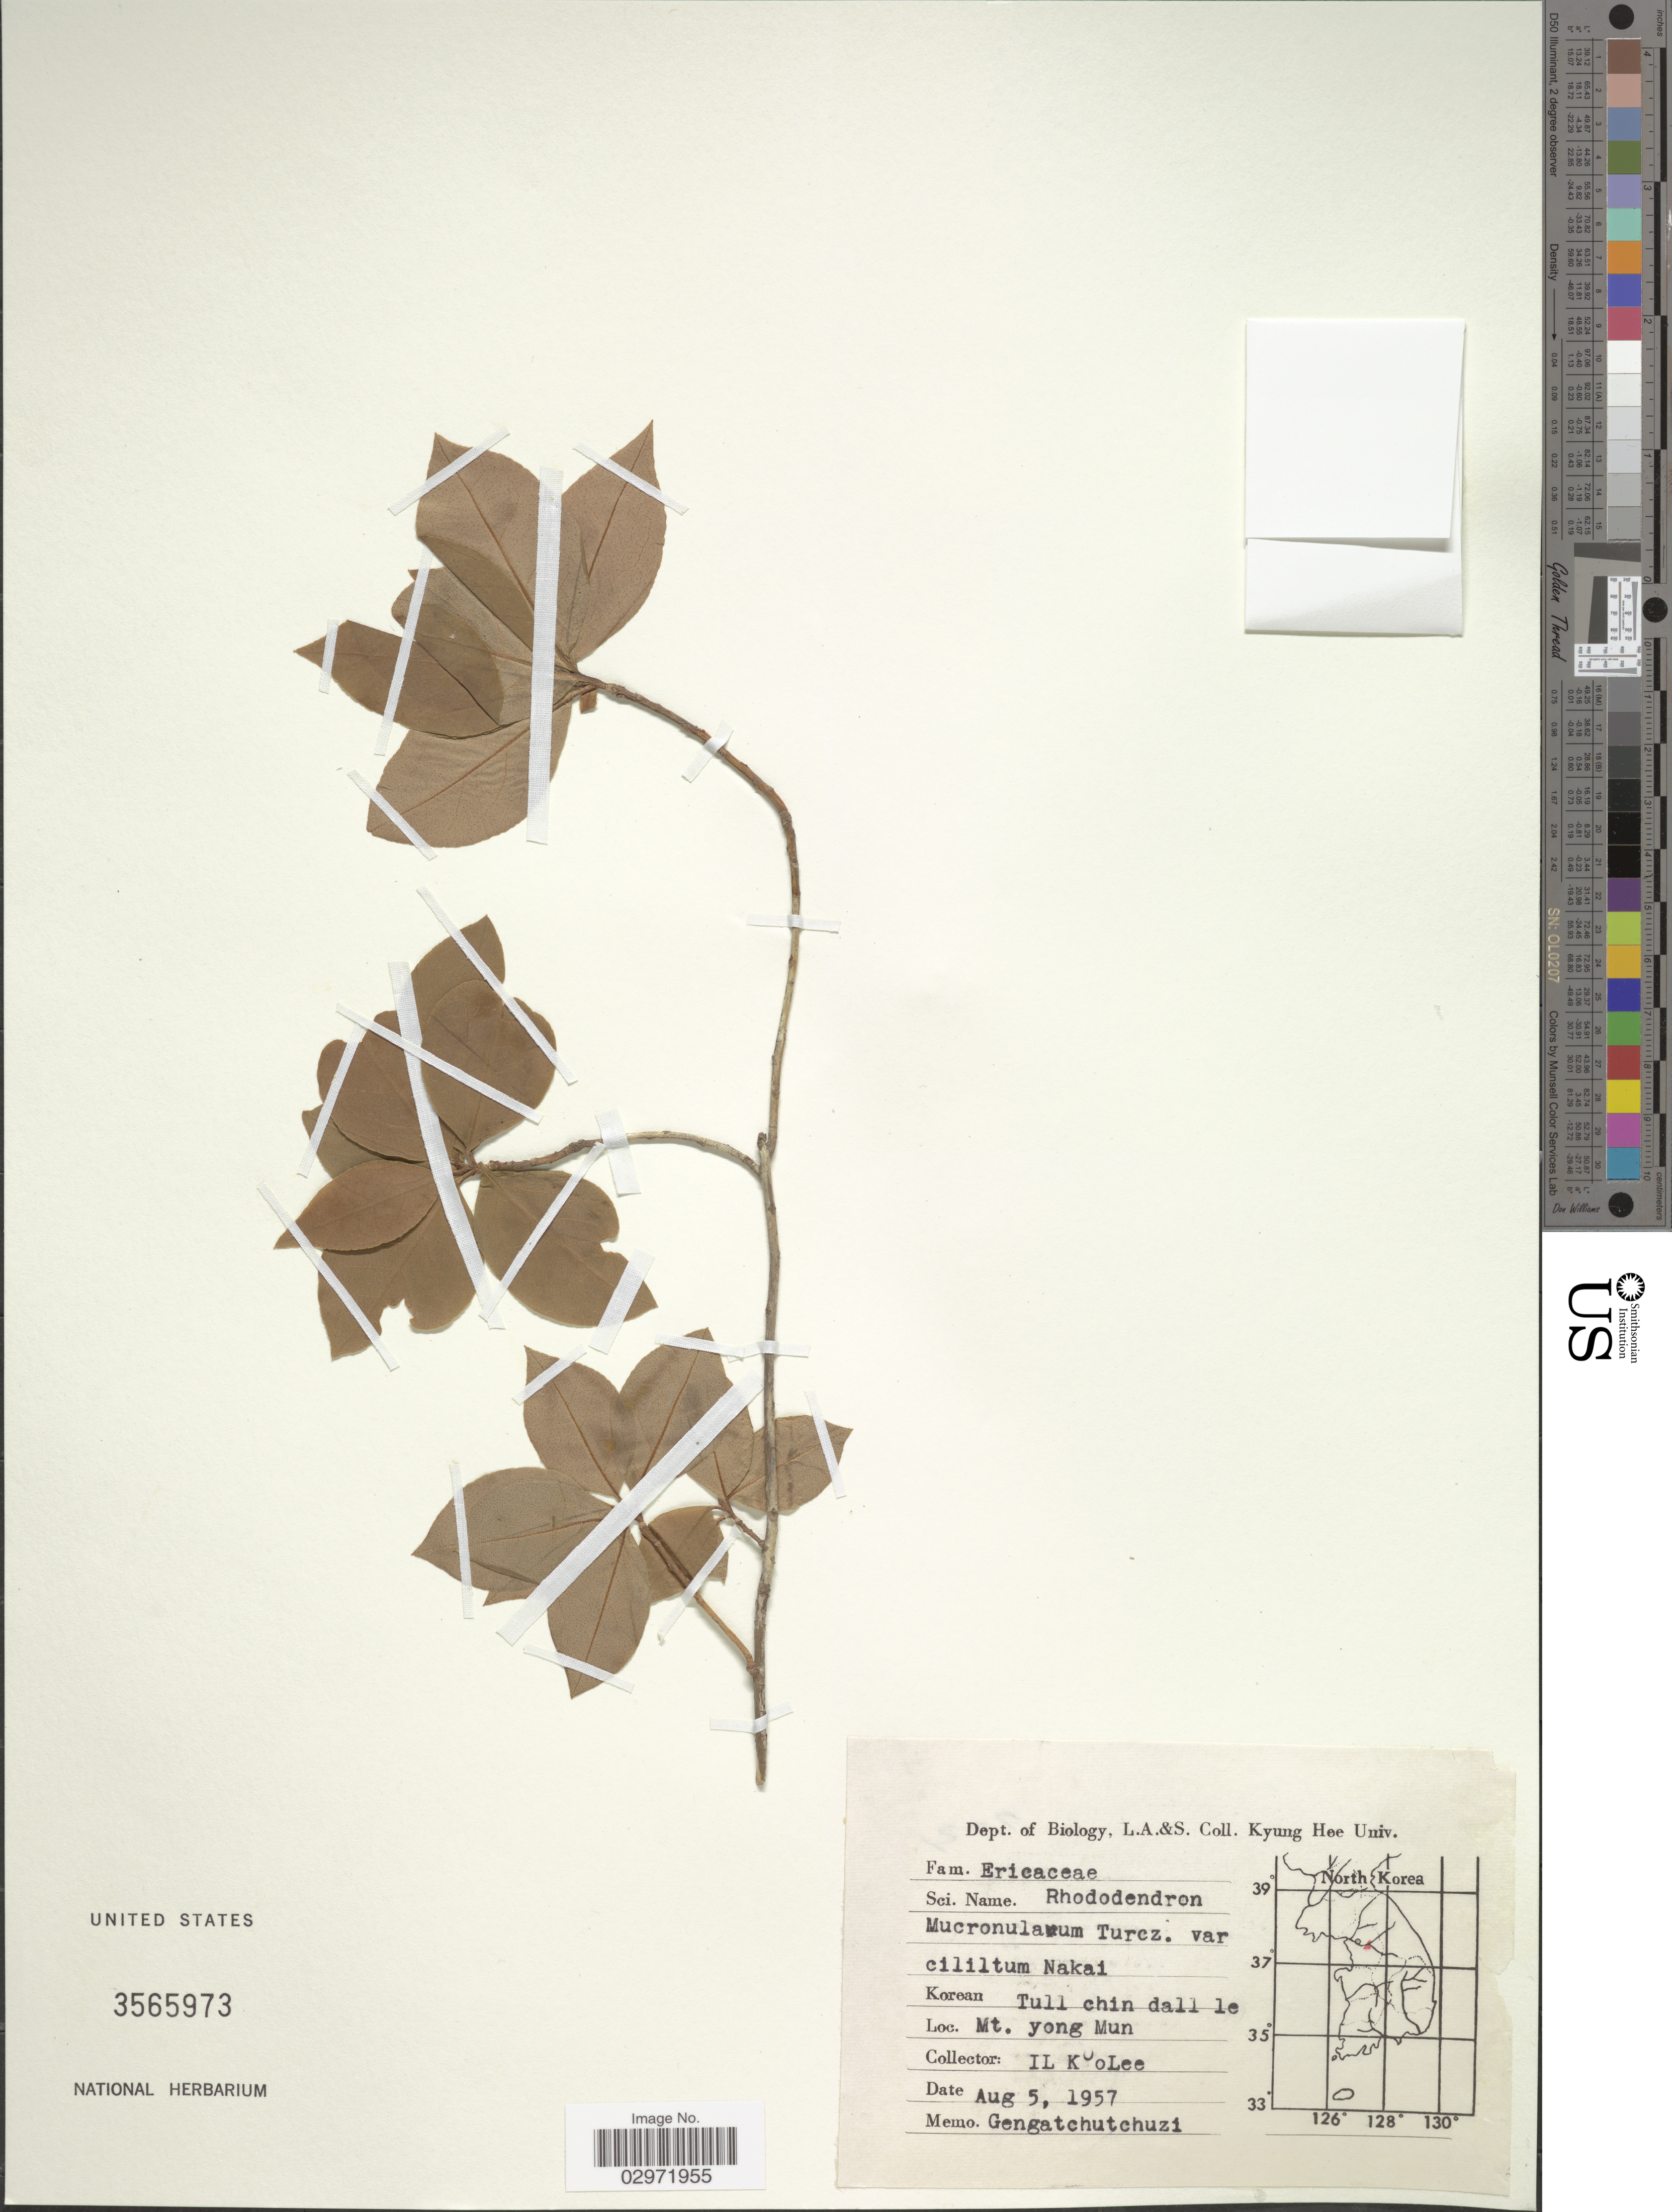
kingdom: Plantae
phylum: Tracheophyta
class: Magnoliopsida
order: Ericales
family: Ericaceae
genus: Rhododendron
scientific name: Rhododendron mucronatum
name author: (Blume) G. Don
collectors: Il-Ko Lee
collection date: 1957-08-05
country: South Korea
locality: Mt. yong Mun.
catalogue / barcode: US 3565973